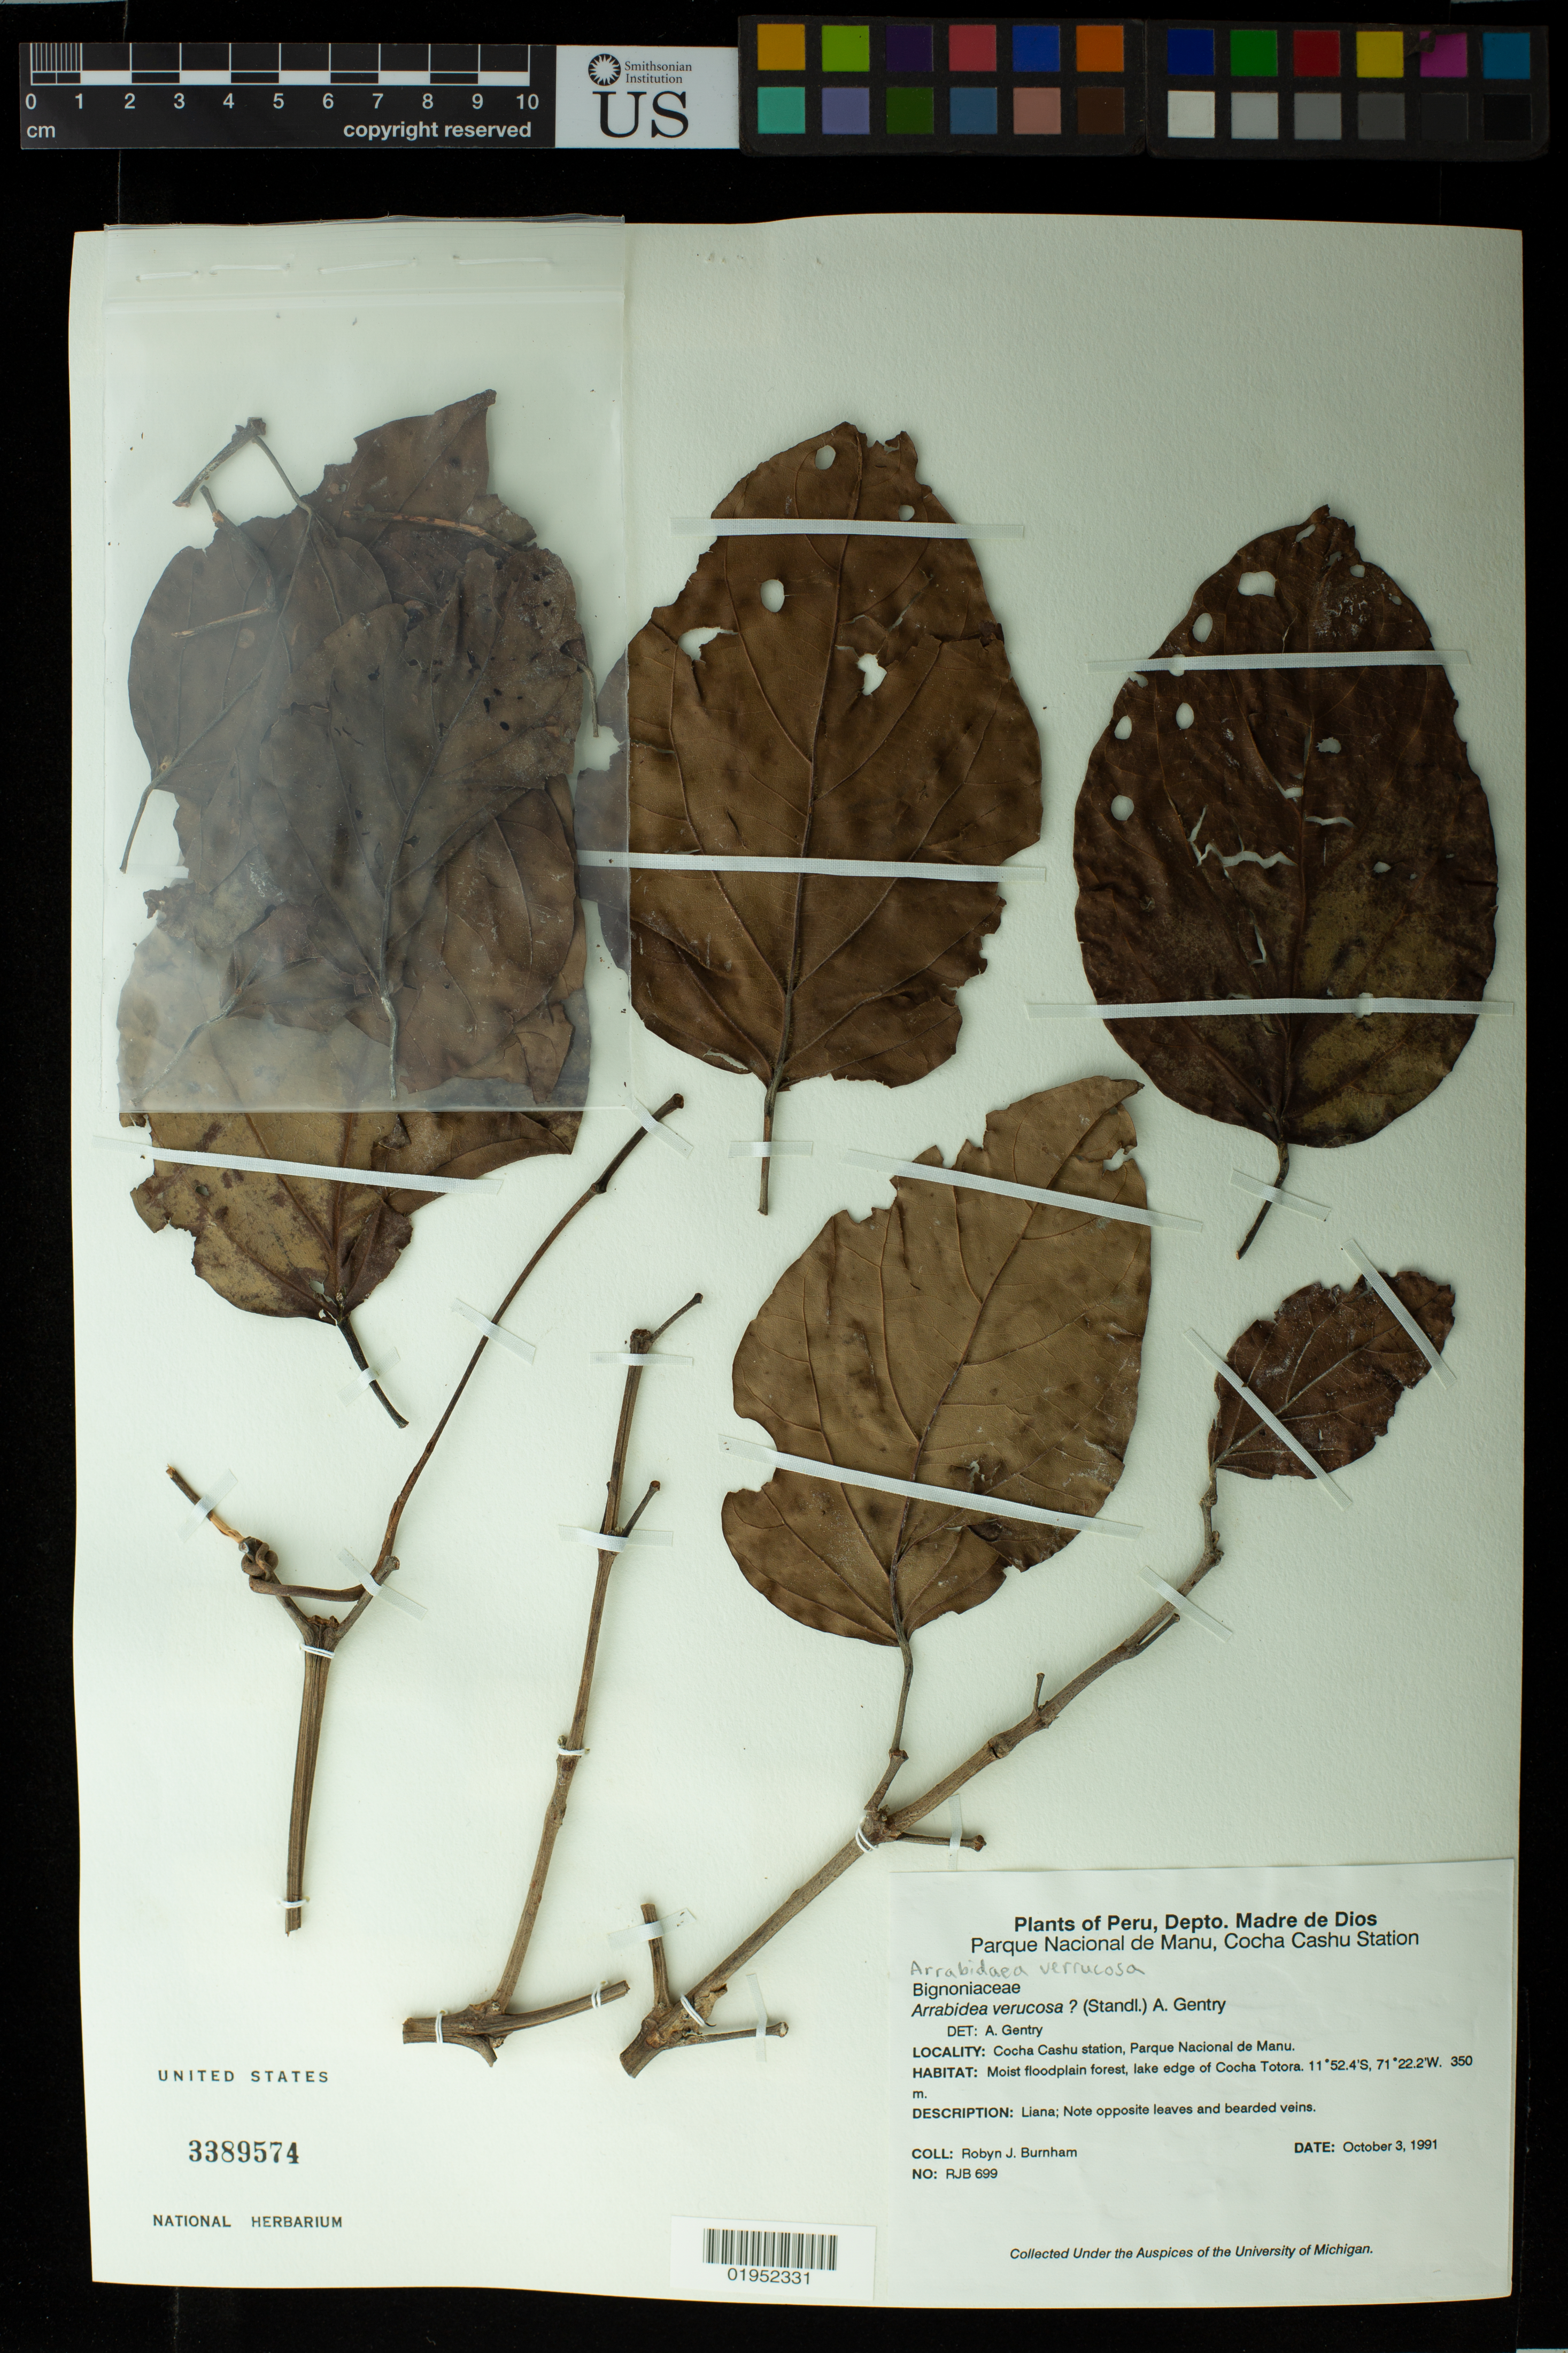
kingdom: Plantae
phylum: Tracheophyta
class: Magnoliopsida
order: Lamiales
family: Bignoniaceae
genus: Arrabidaea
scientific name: Arrabidaea verrucosa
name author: (Standl.) A.H. Gentry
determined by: Gentry, A. H.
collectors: R. J. Burnham & P. Nuñez V.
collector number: RJB 699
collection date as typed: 17 Oct 1991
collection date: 1991-10-17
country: Peru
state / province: Madre de Dios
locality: Parque Nacional de Manu, Cocha Cashu Station. Across river from station: ravine plot 2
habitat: Moist floodplain forest, lake edge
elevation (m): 350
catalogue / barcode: US 3389574